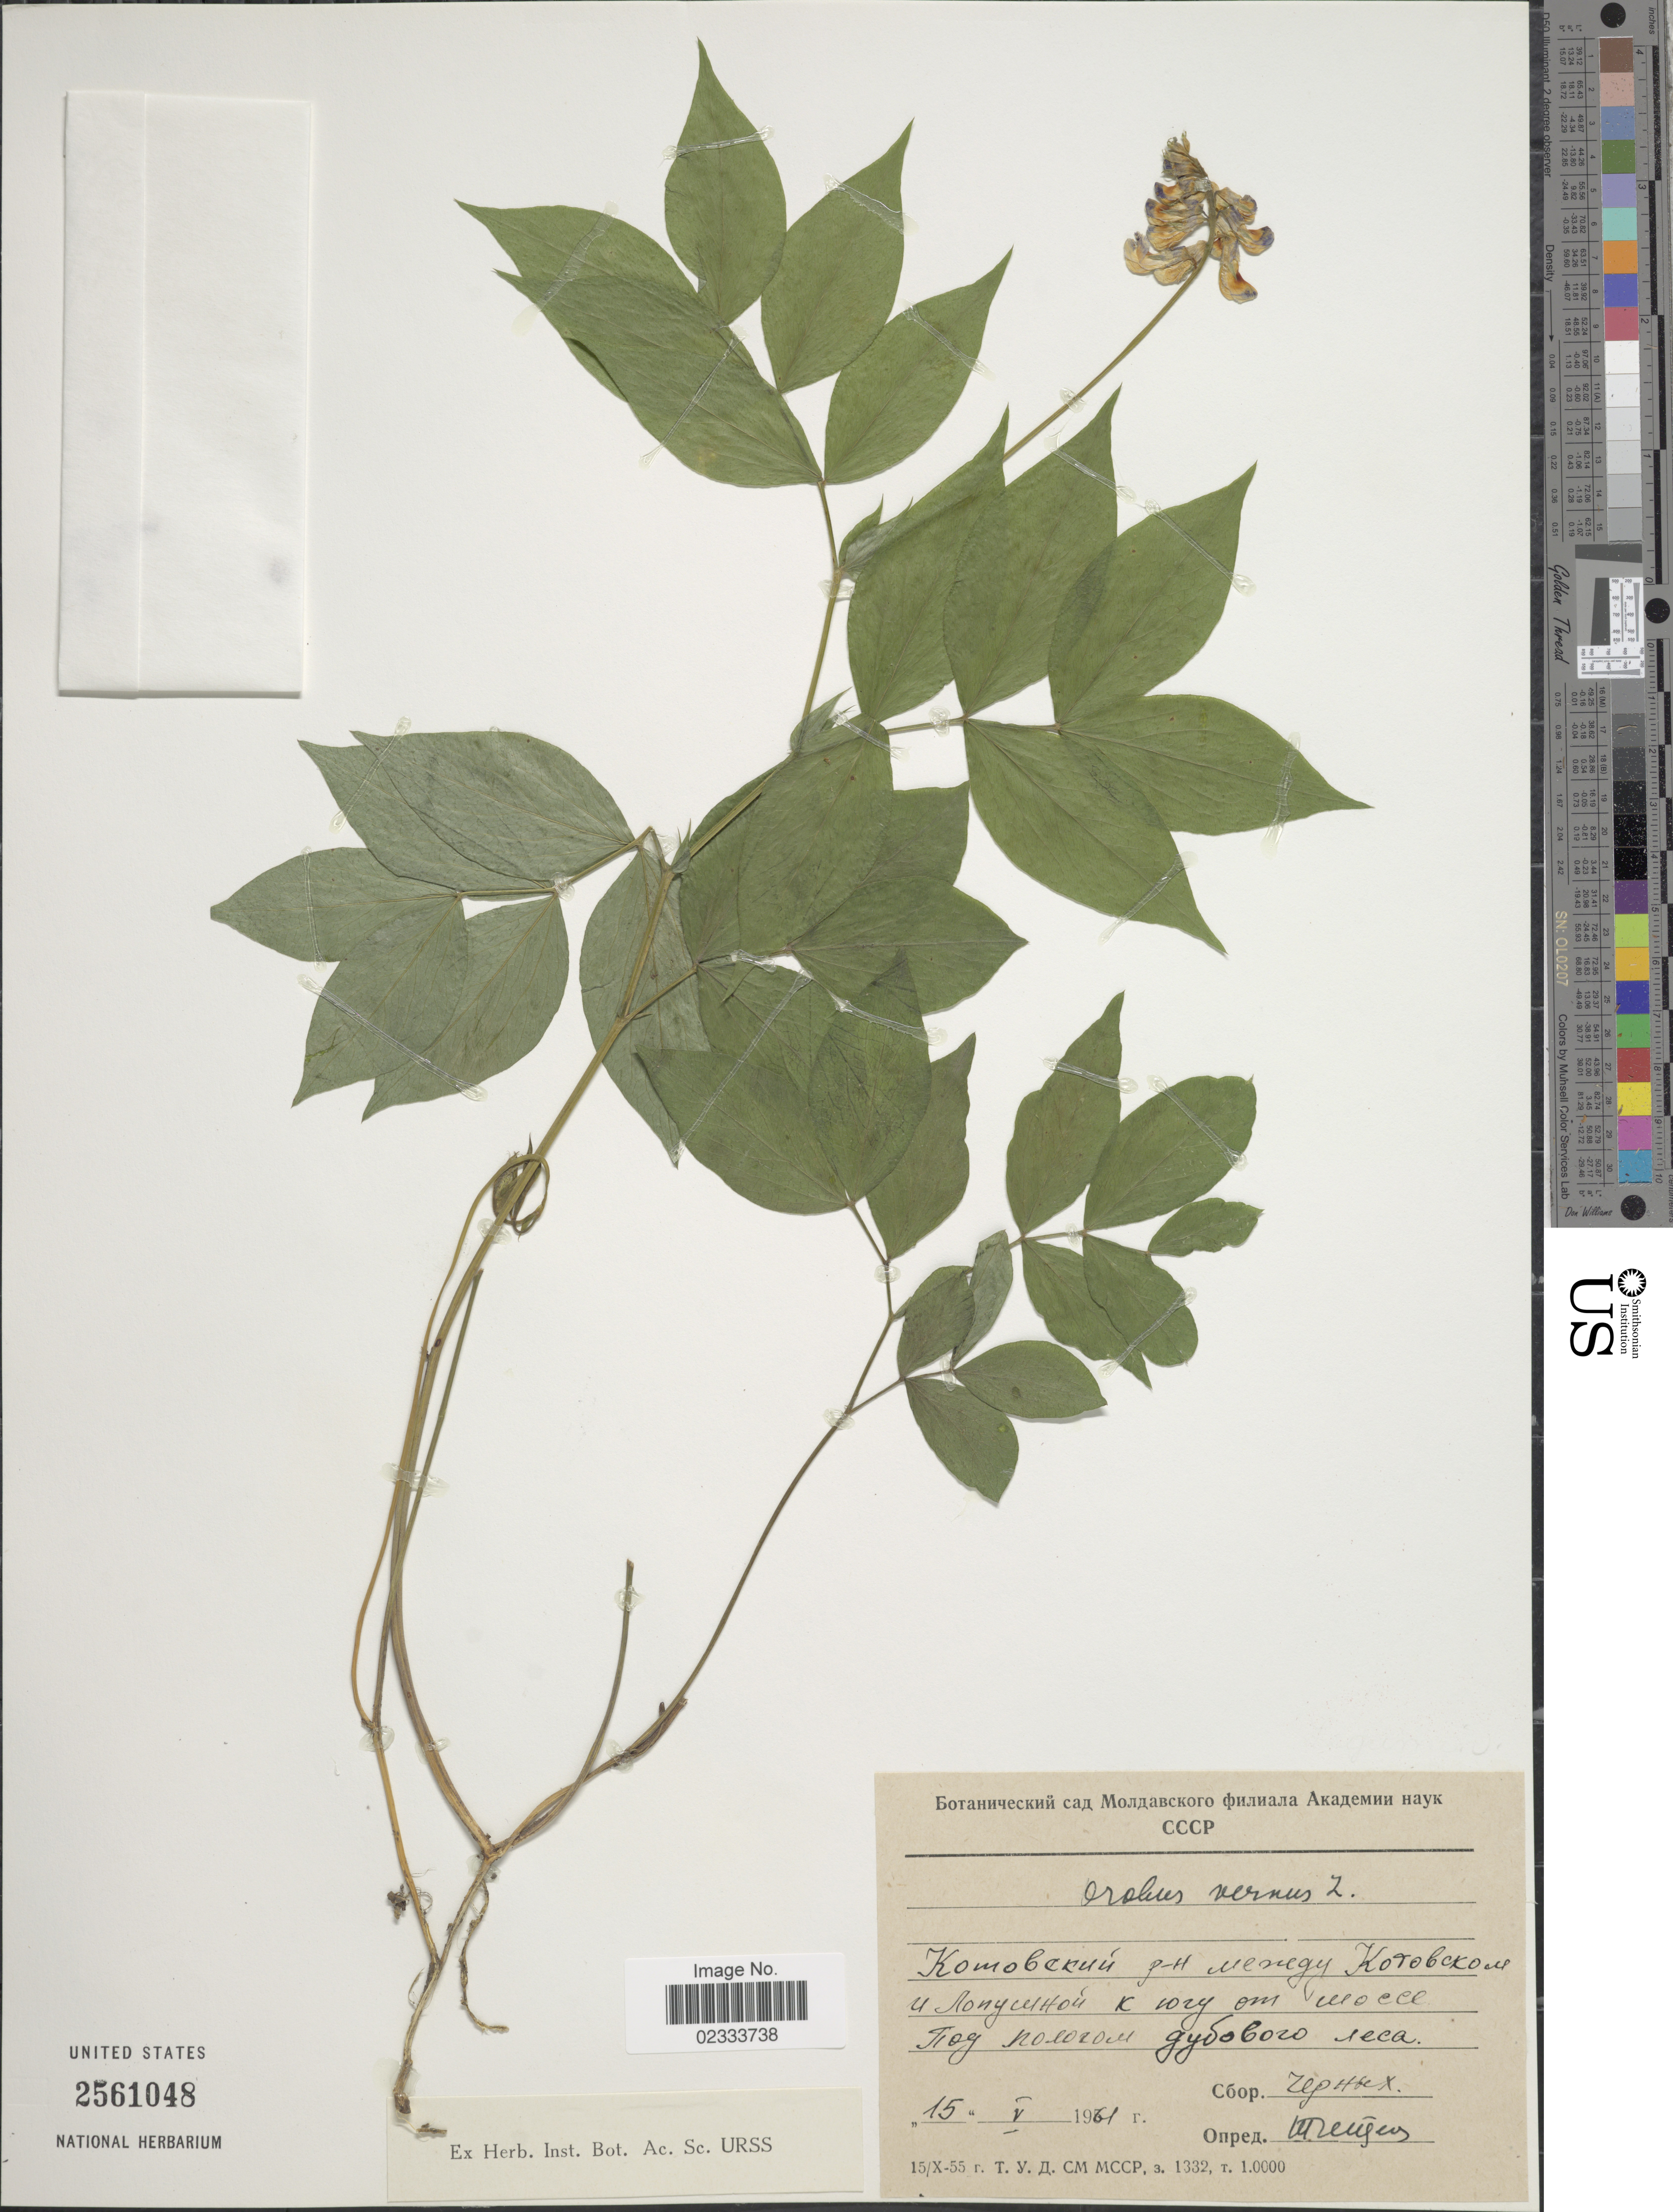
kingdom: Plantae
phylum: Tracheophyta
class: Magnoliopsida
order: Fabales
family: Fabaceae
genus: Lathyrus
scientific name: Lathyrus vernus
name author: (L.) Bernh.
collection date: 1961-05-15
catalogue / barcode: US 2561048